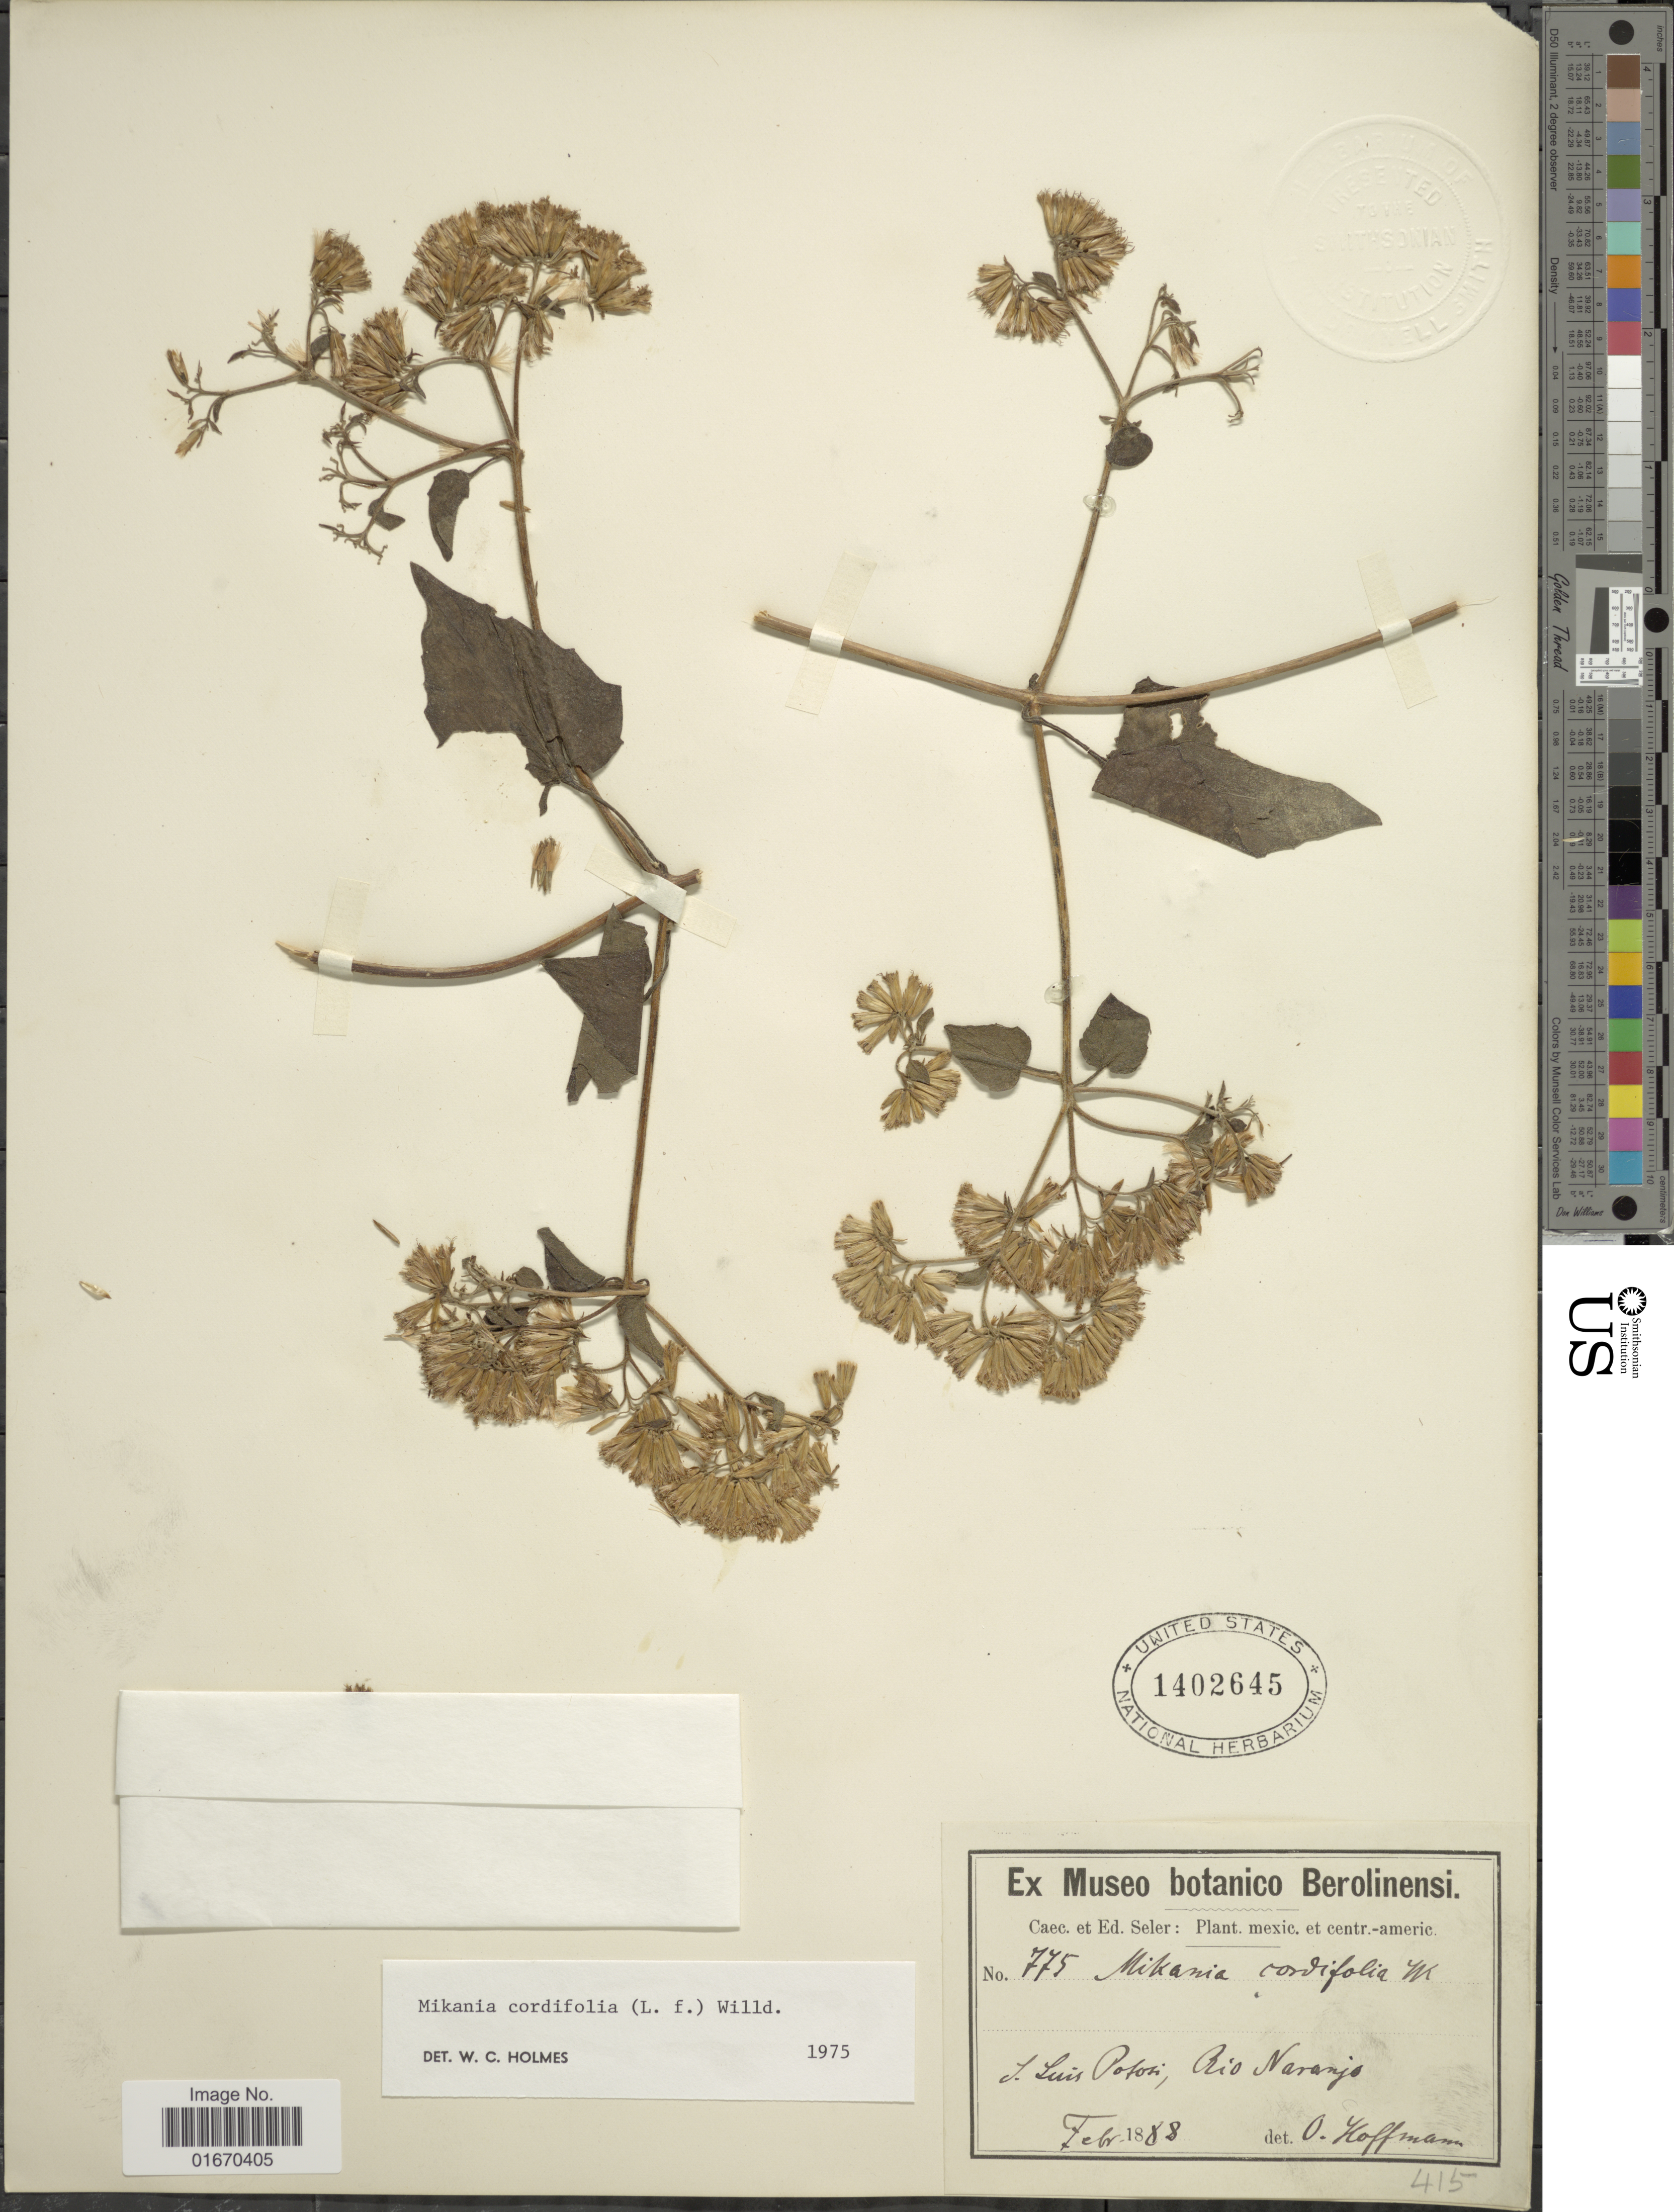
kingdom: Plantae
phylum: Tracheophyta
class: Magnoliopsida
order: Asterales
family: Asteraceae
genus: Mikania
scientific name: Mikania cordifolia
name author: Kunth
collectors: C. Seler & E. G. Seler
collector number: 775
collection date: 1888-02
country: Mexico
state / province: San Luis Potosí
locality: S. Luis Potosi, Rio Naranjo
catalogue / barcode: US 1402645